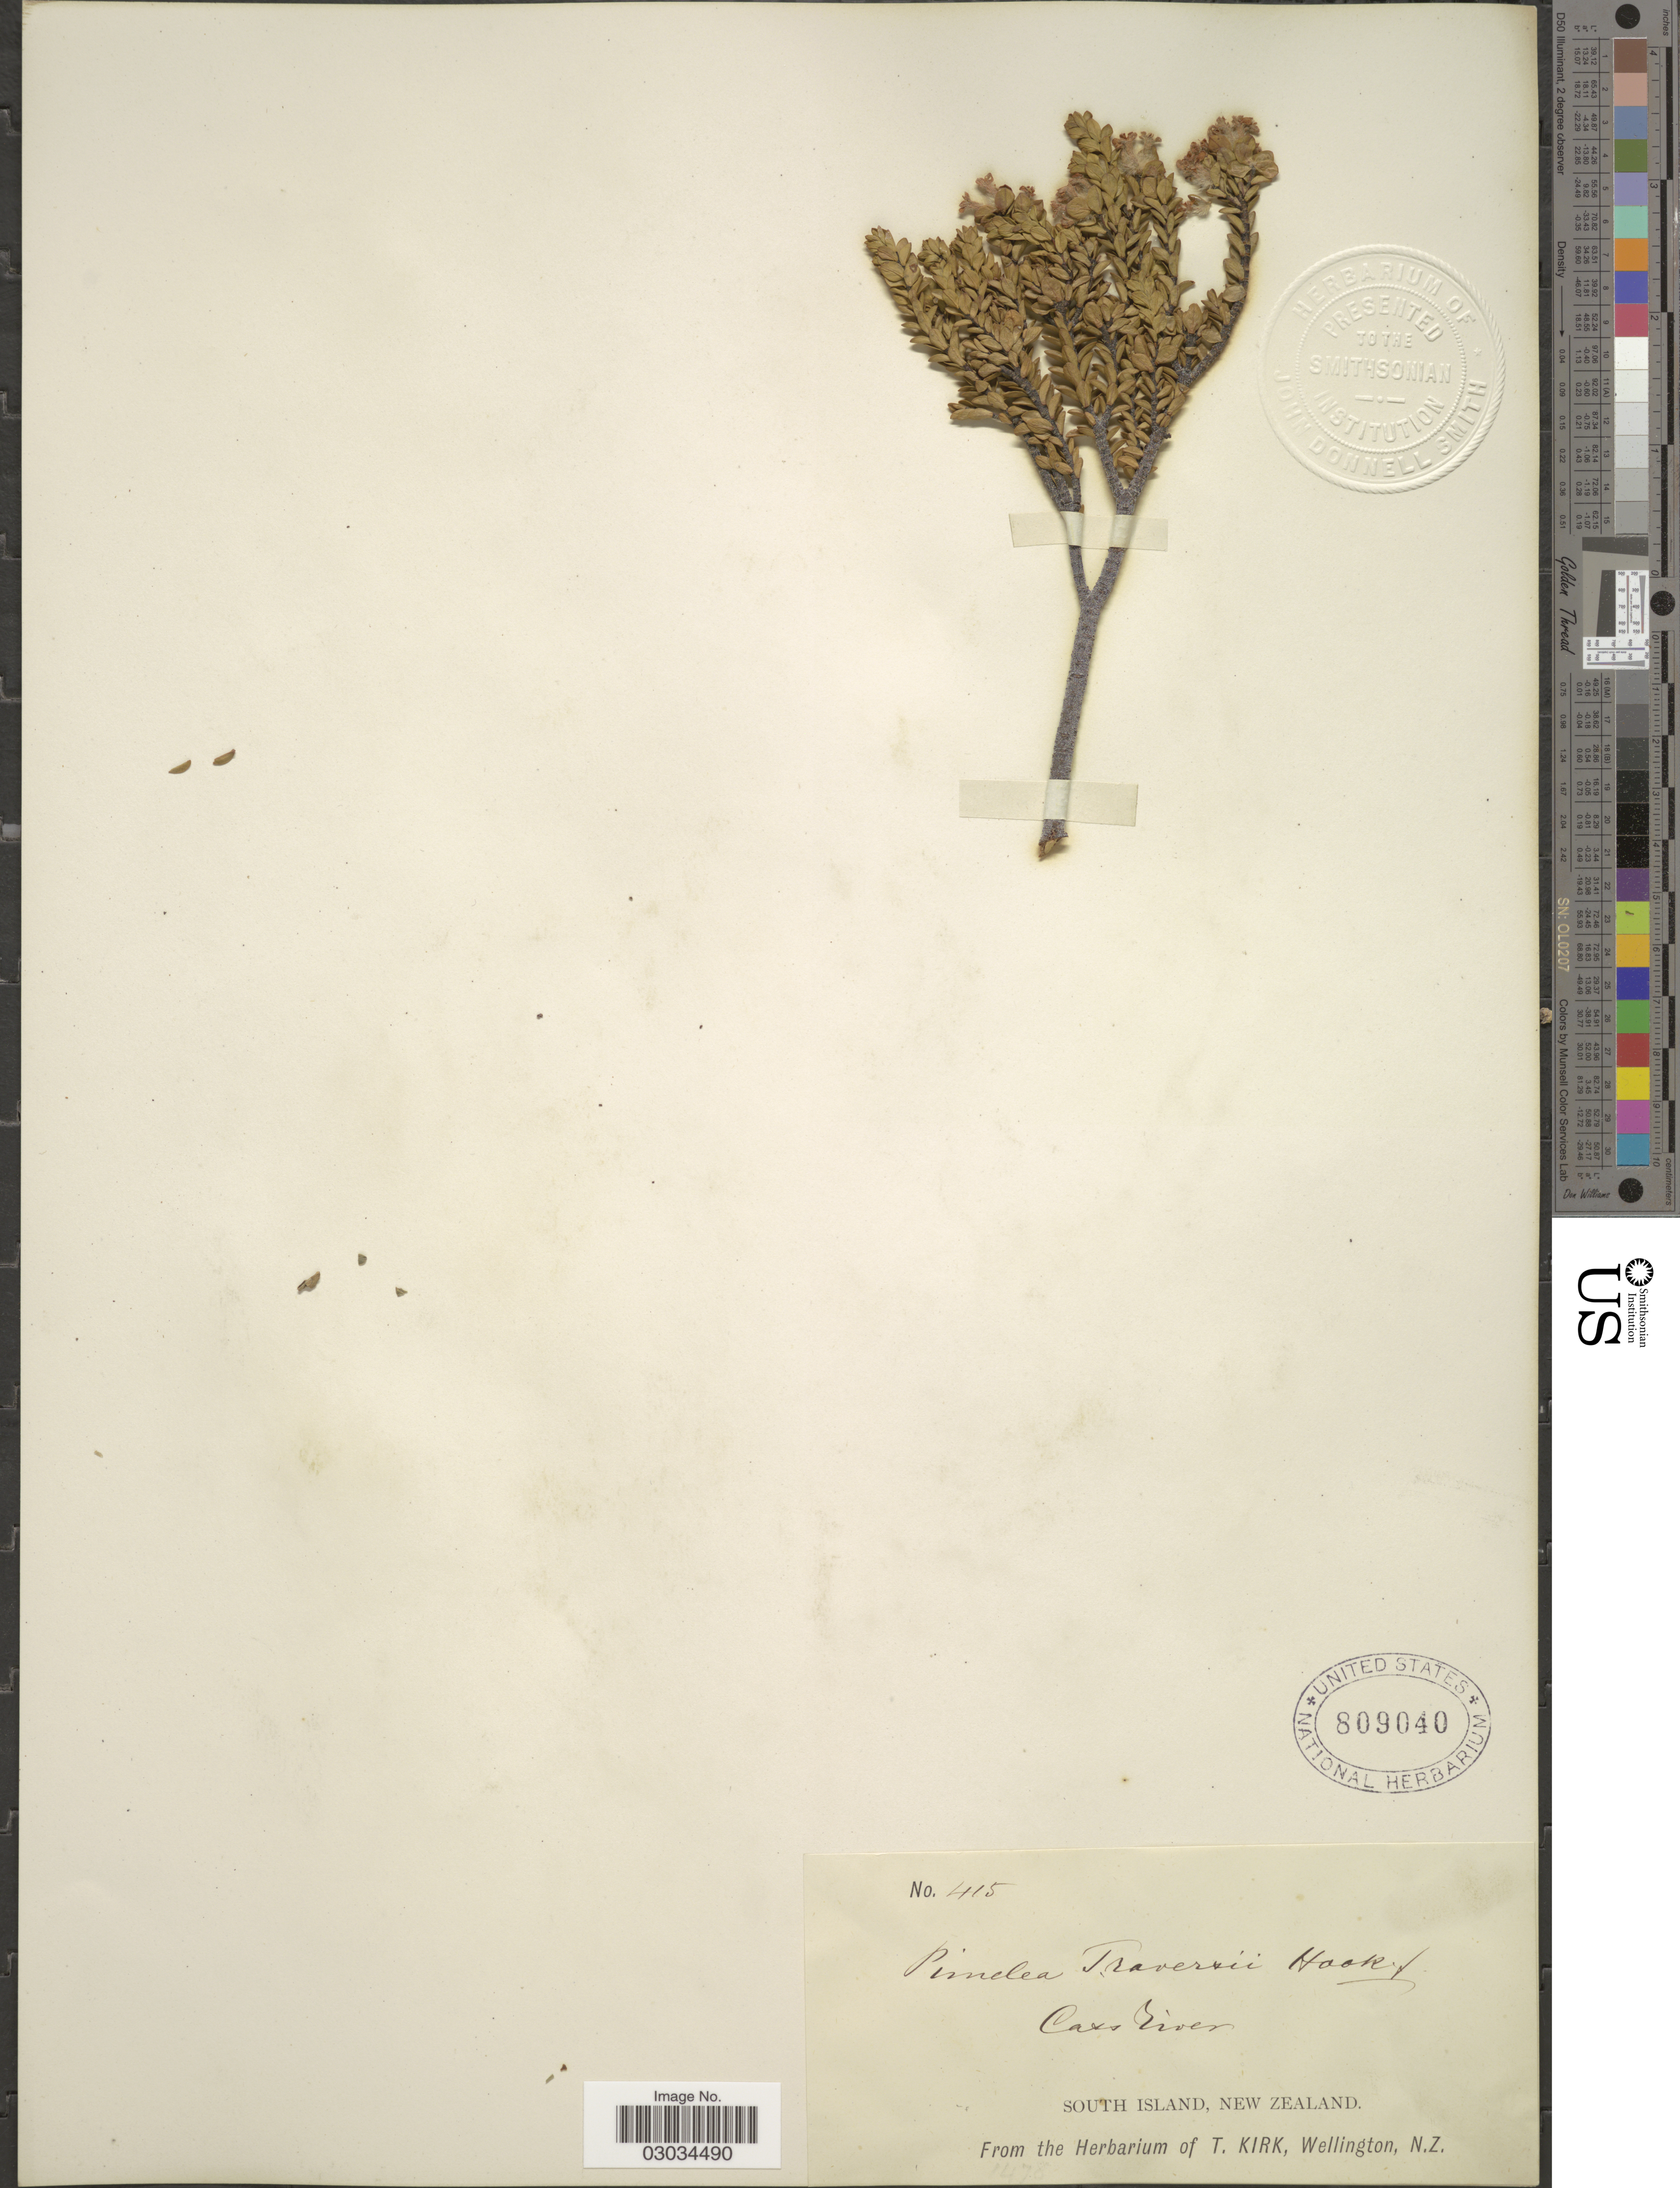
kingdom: Plantae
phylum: Tracheophyta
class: Magnoliopsida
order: Malvales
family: Thymelaeaceae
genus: Pimelea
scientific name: Pimelea traversii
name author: Hook. f.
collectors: ex herb. T. Kirk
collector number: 415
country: New Zealand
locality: Cass River. South Island.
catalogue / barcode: US 809040